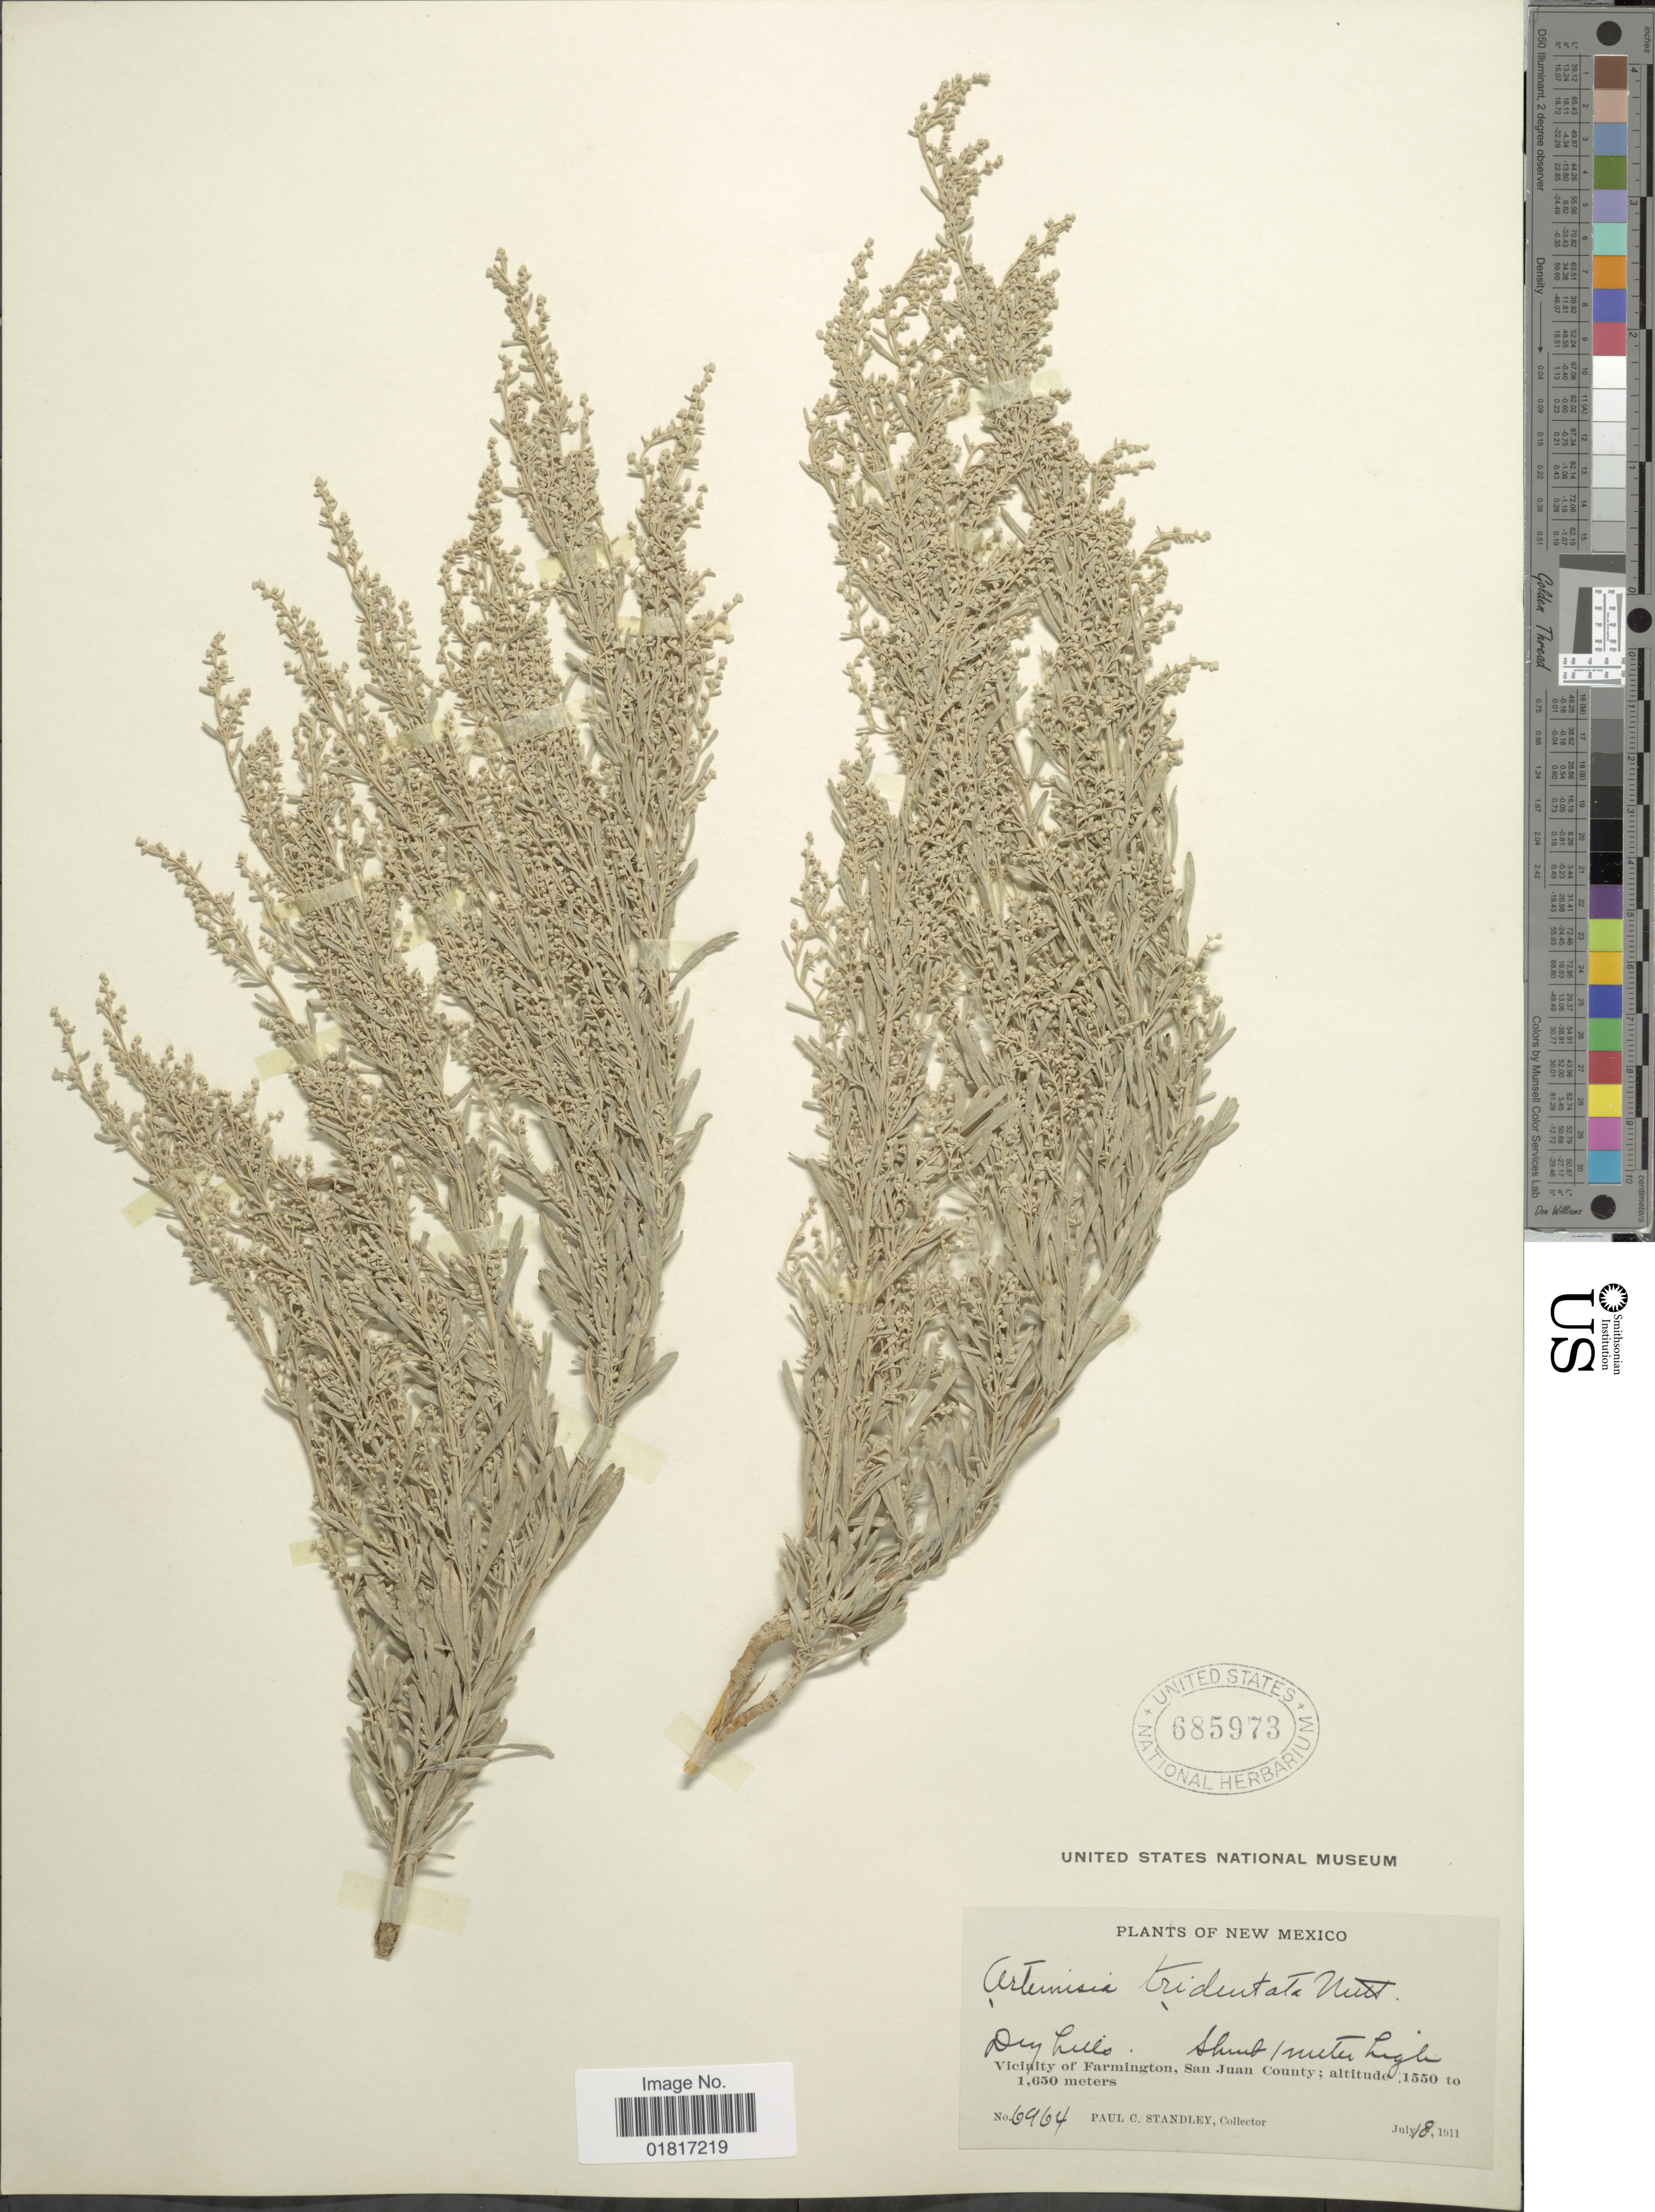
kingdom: Plantae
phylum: Tracheophyta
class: Magnoliopsida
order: Asterales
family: Asteraceae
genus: Artemisia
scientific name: Artemisia tridentata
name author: Nutt.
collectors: P. C. Standley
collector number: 6964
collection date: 1911-07-18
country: United States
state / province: New Mexico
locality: Dry hills, Vicinity of Farmington, San Juan County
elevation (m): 1550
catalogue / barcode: US 685973